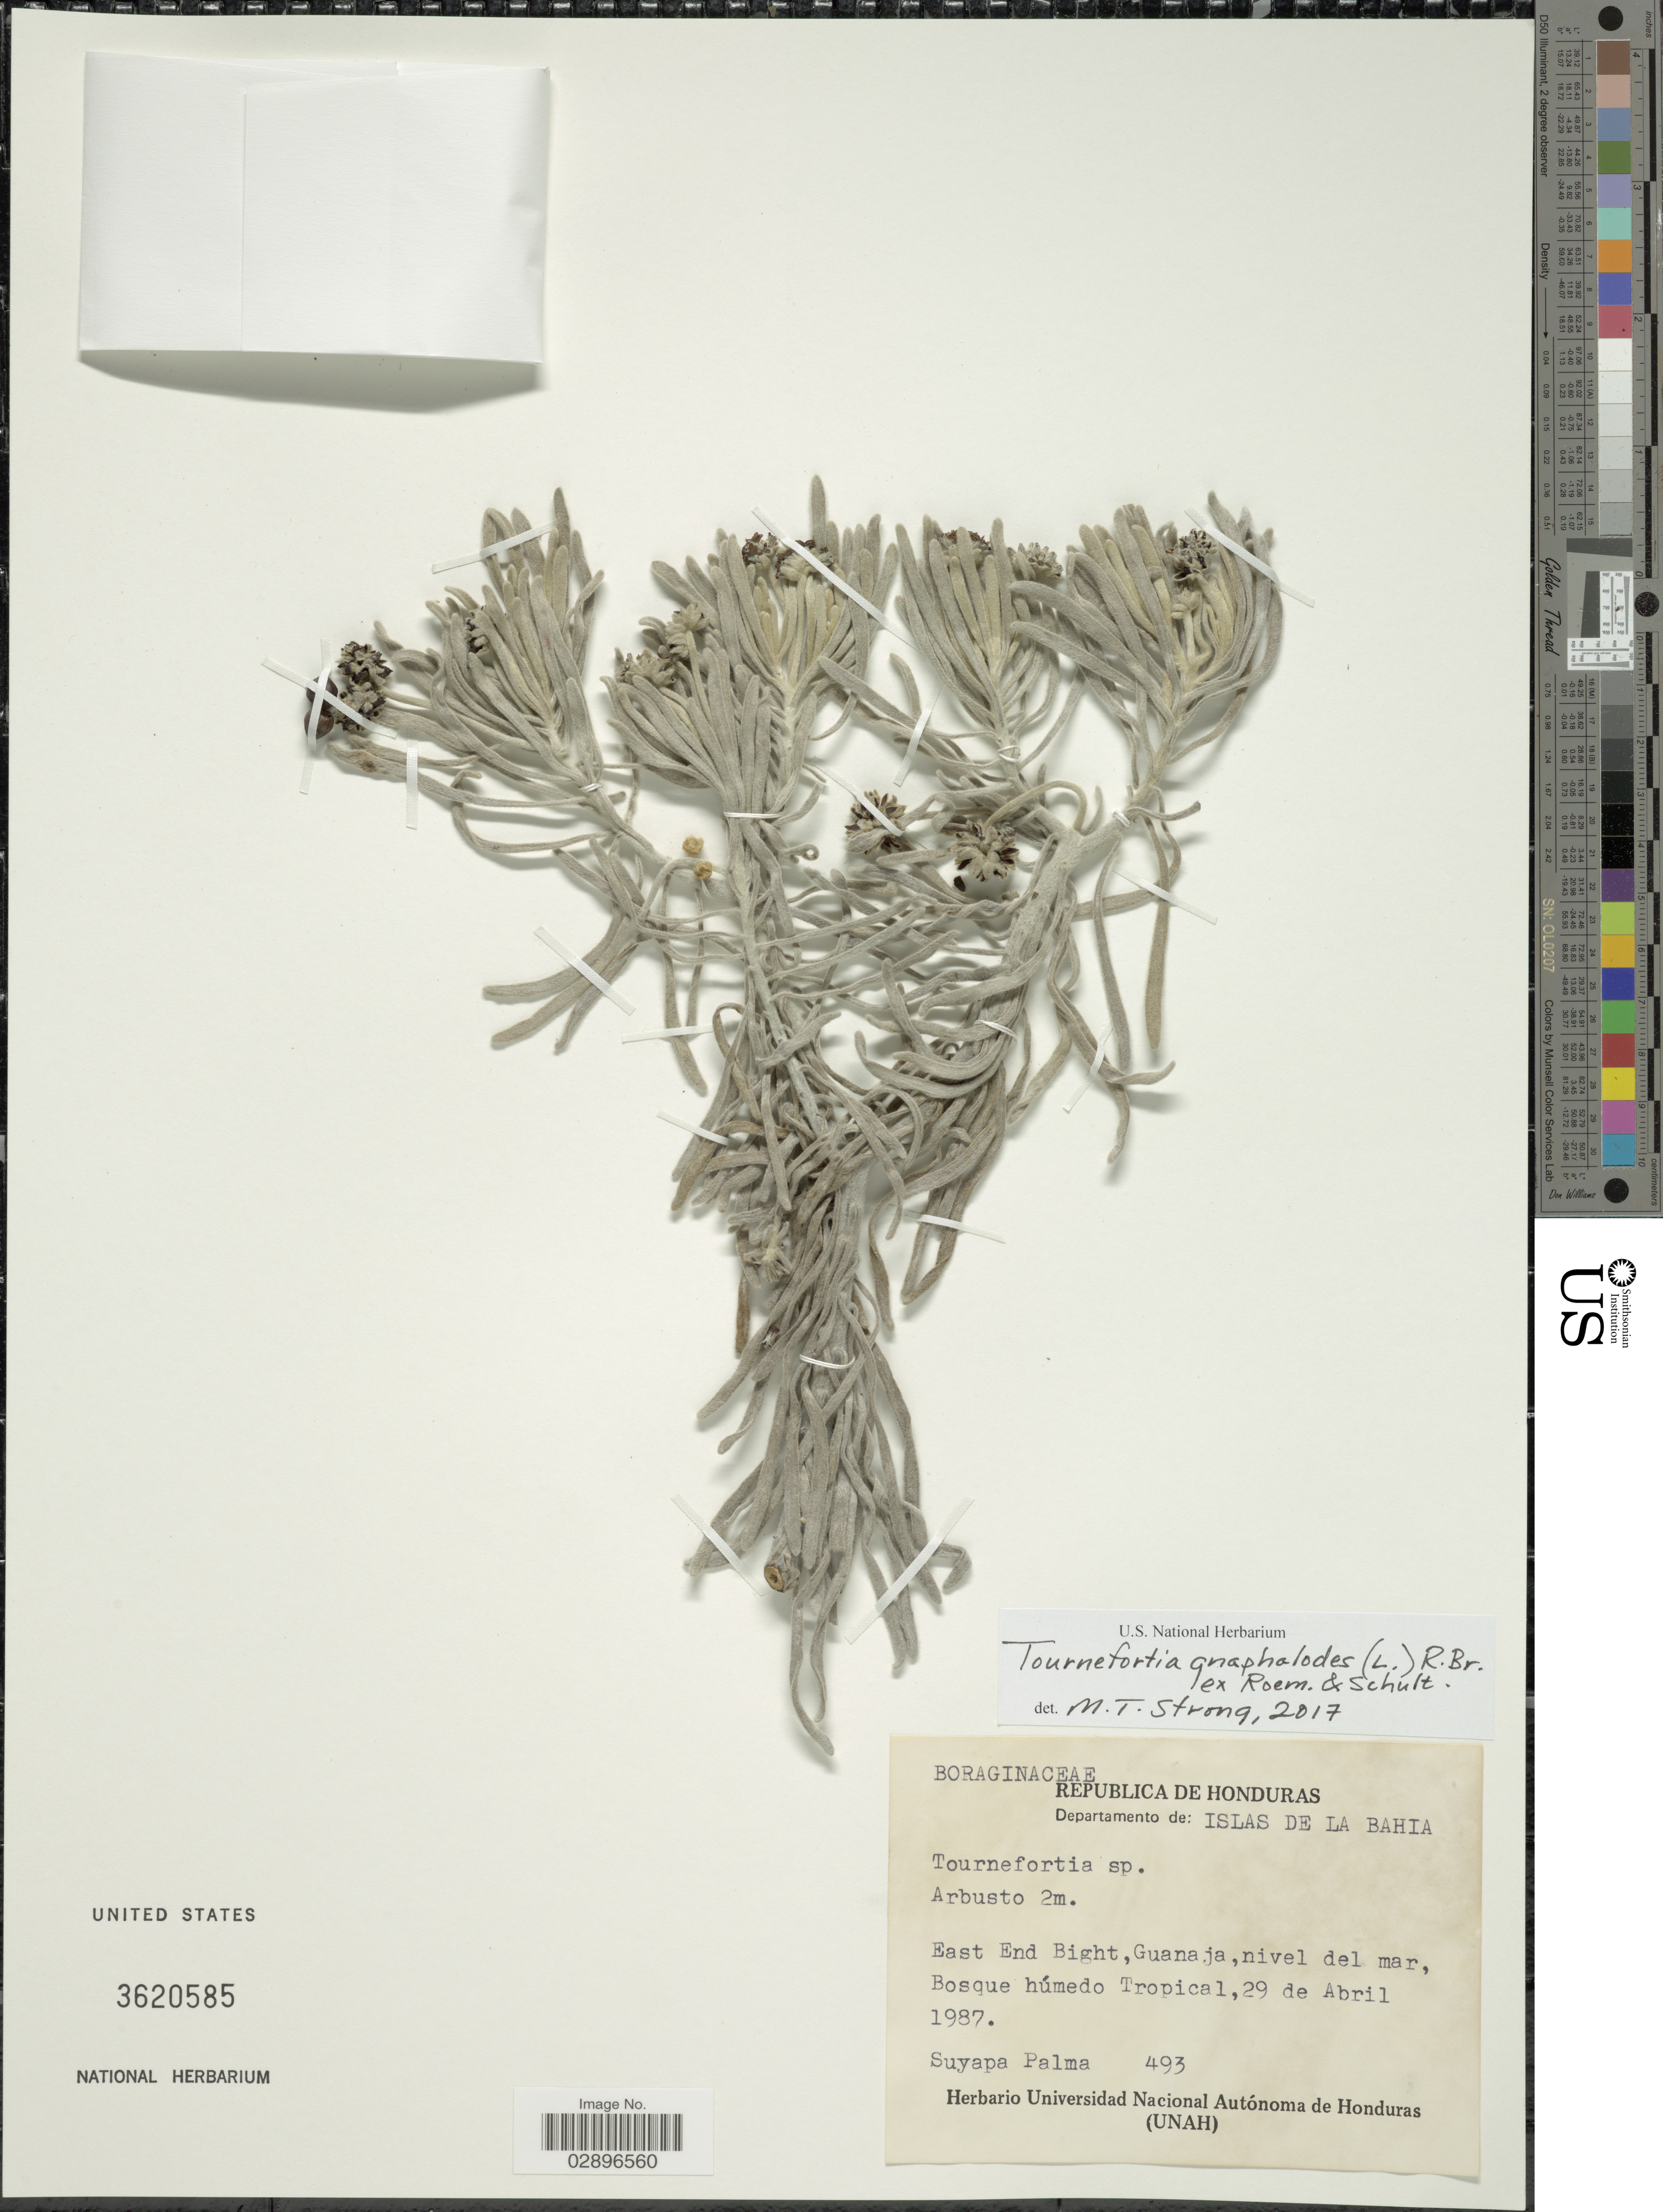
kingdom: Plantae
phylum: Tracheophyta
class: Magnoliopsida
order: Boraginales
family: Heliotropiaceae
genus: Tournefortia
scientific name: Tournefortia gnaphalodes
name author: (L.) R. Br. ex Roem. & Schult.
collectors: S. Palma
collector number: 493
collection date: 1987-04-29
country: Honduras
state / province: Islas de la Bahía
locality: Departamento de: Islas de la Bahia. Guanaja.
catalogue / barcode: US 3620585